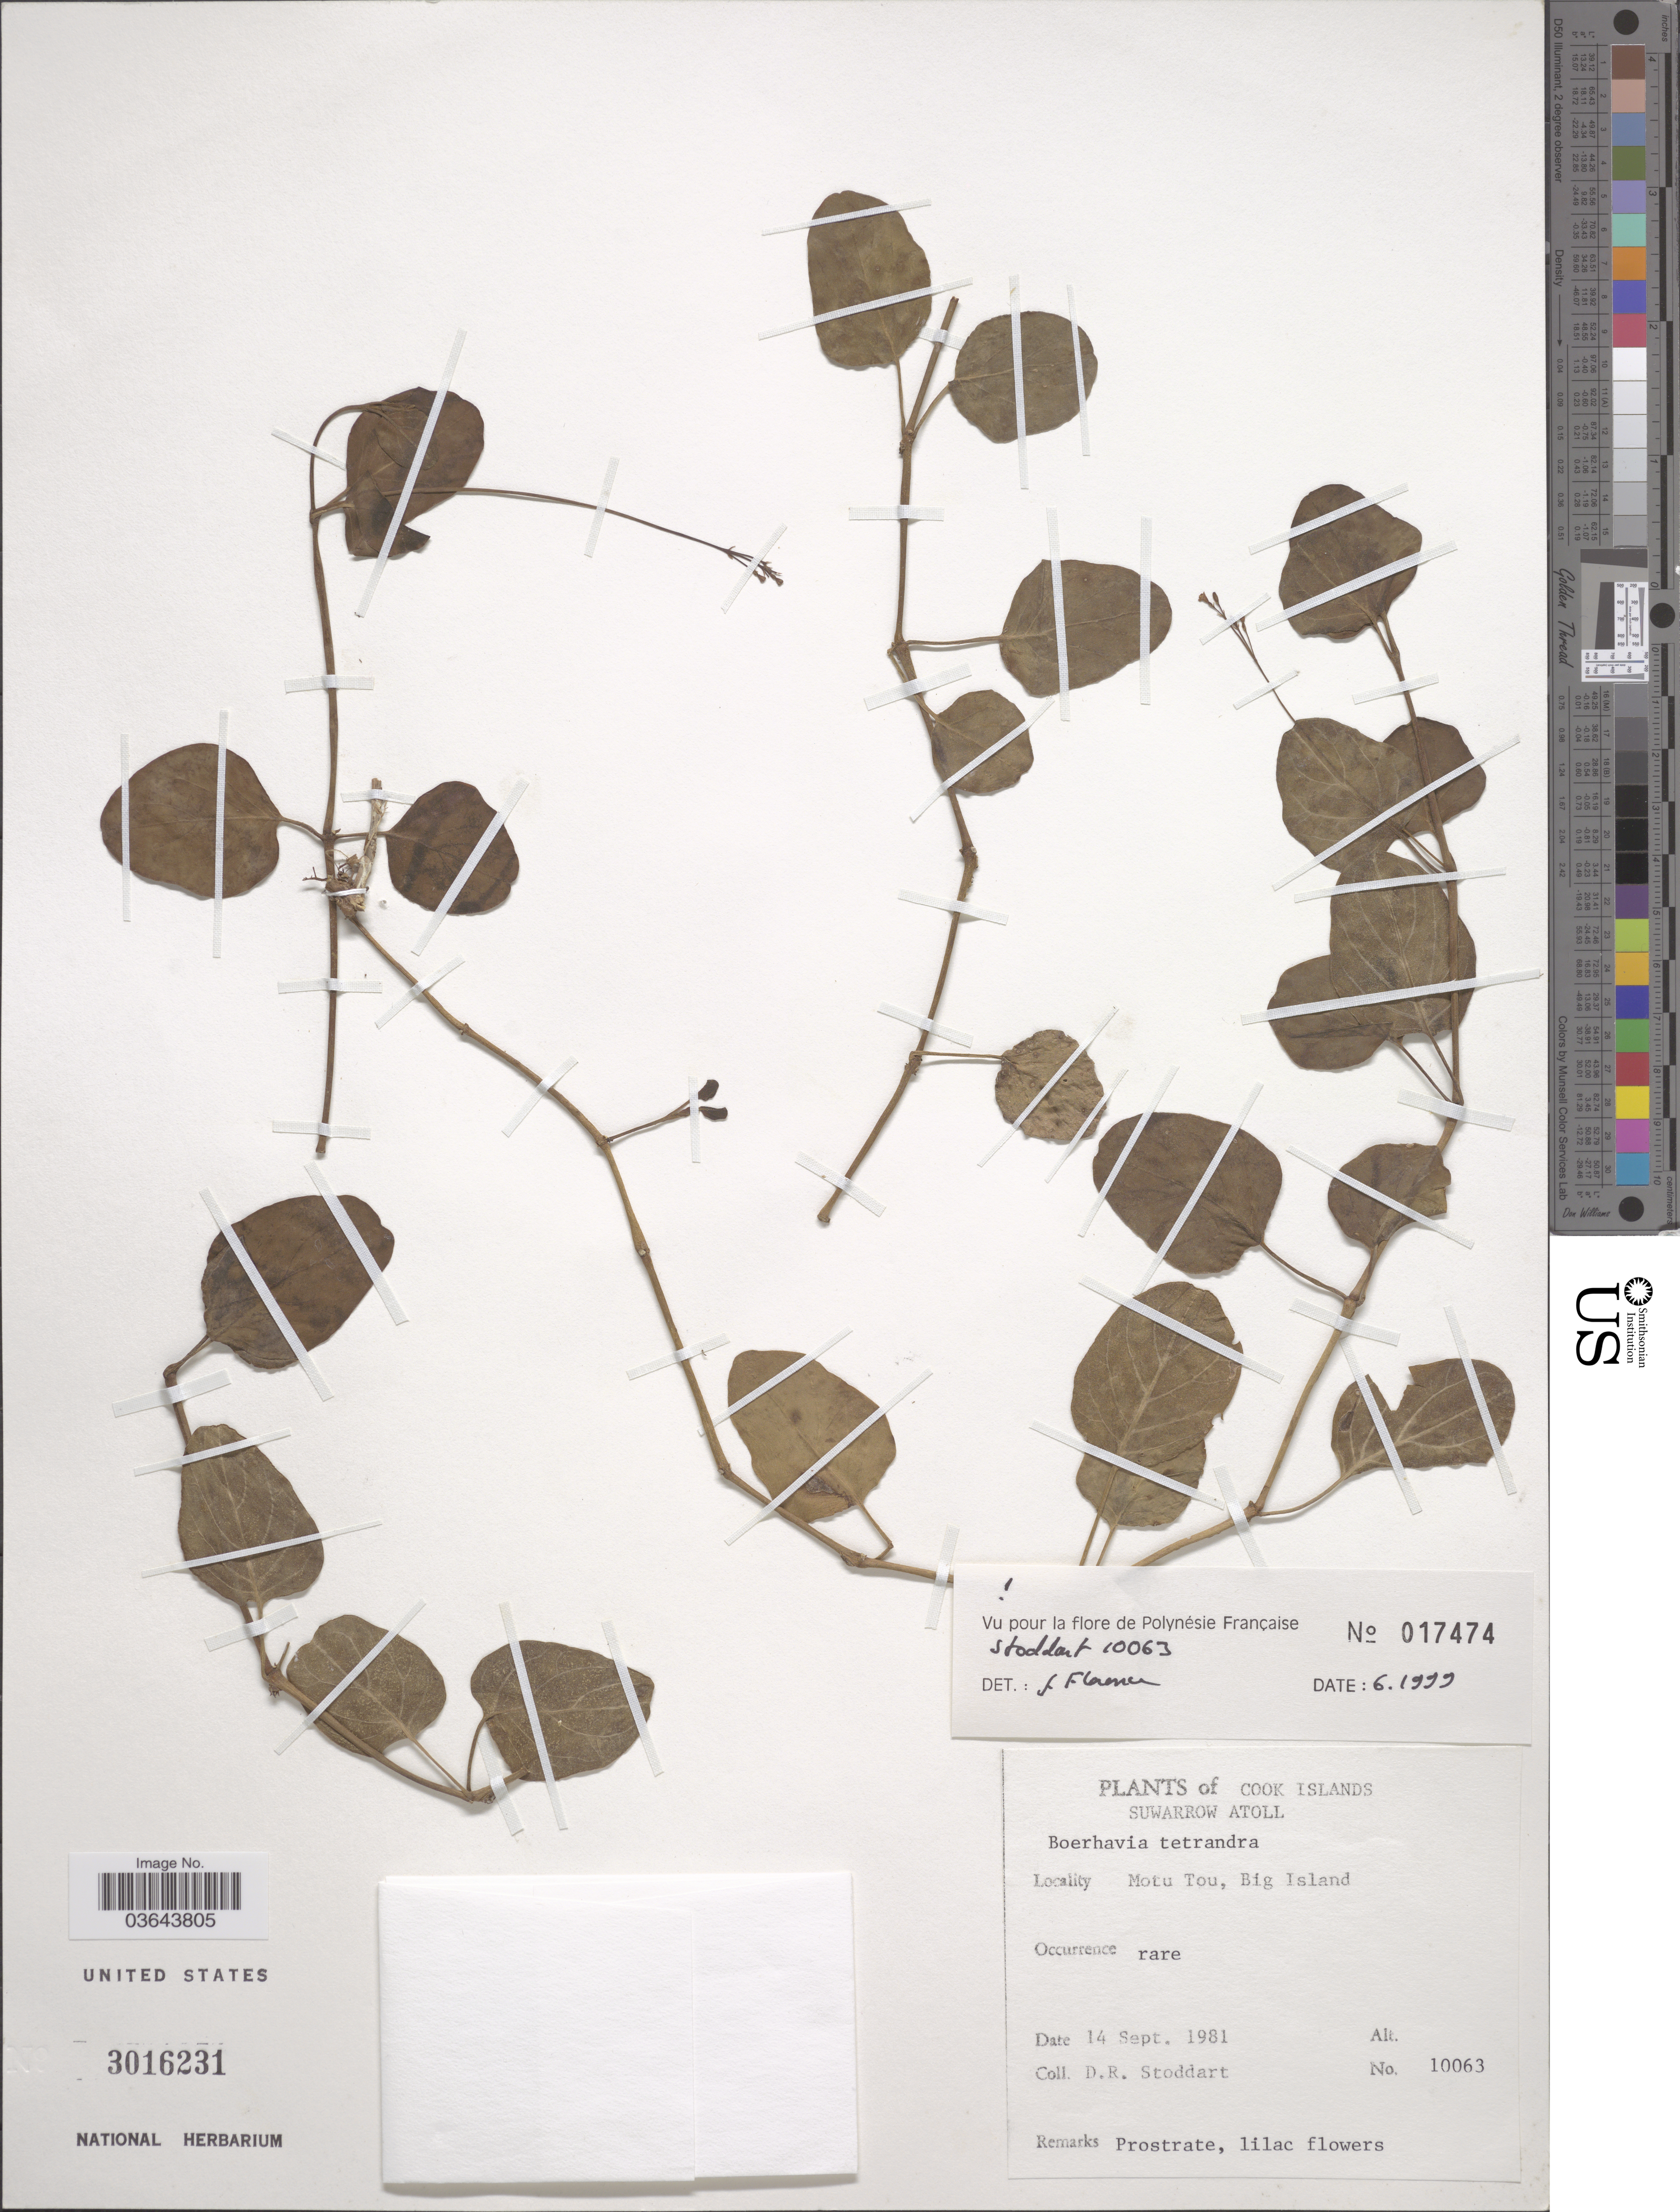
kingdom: Plantae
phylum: Tracheophyta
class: Magnoliopsida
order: Caryophyllales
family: Nyctaginaceae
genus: Boerhavia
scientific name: Boerhavia tetrandra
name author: G. Forst.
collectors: D. R. Stoddart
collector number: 10063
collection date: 1981-09-14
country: Cook Islands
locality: Suwarrow Atoll. Motu Tou, Big Island.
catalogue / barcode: US 3016231